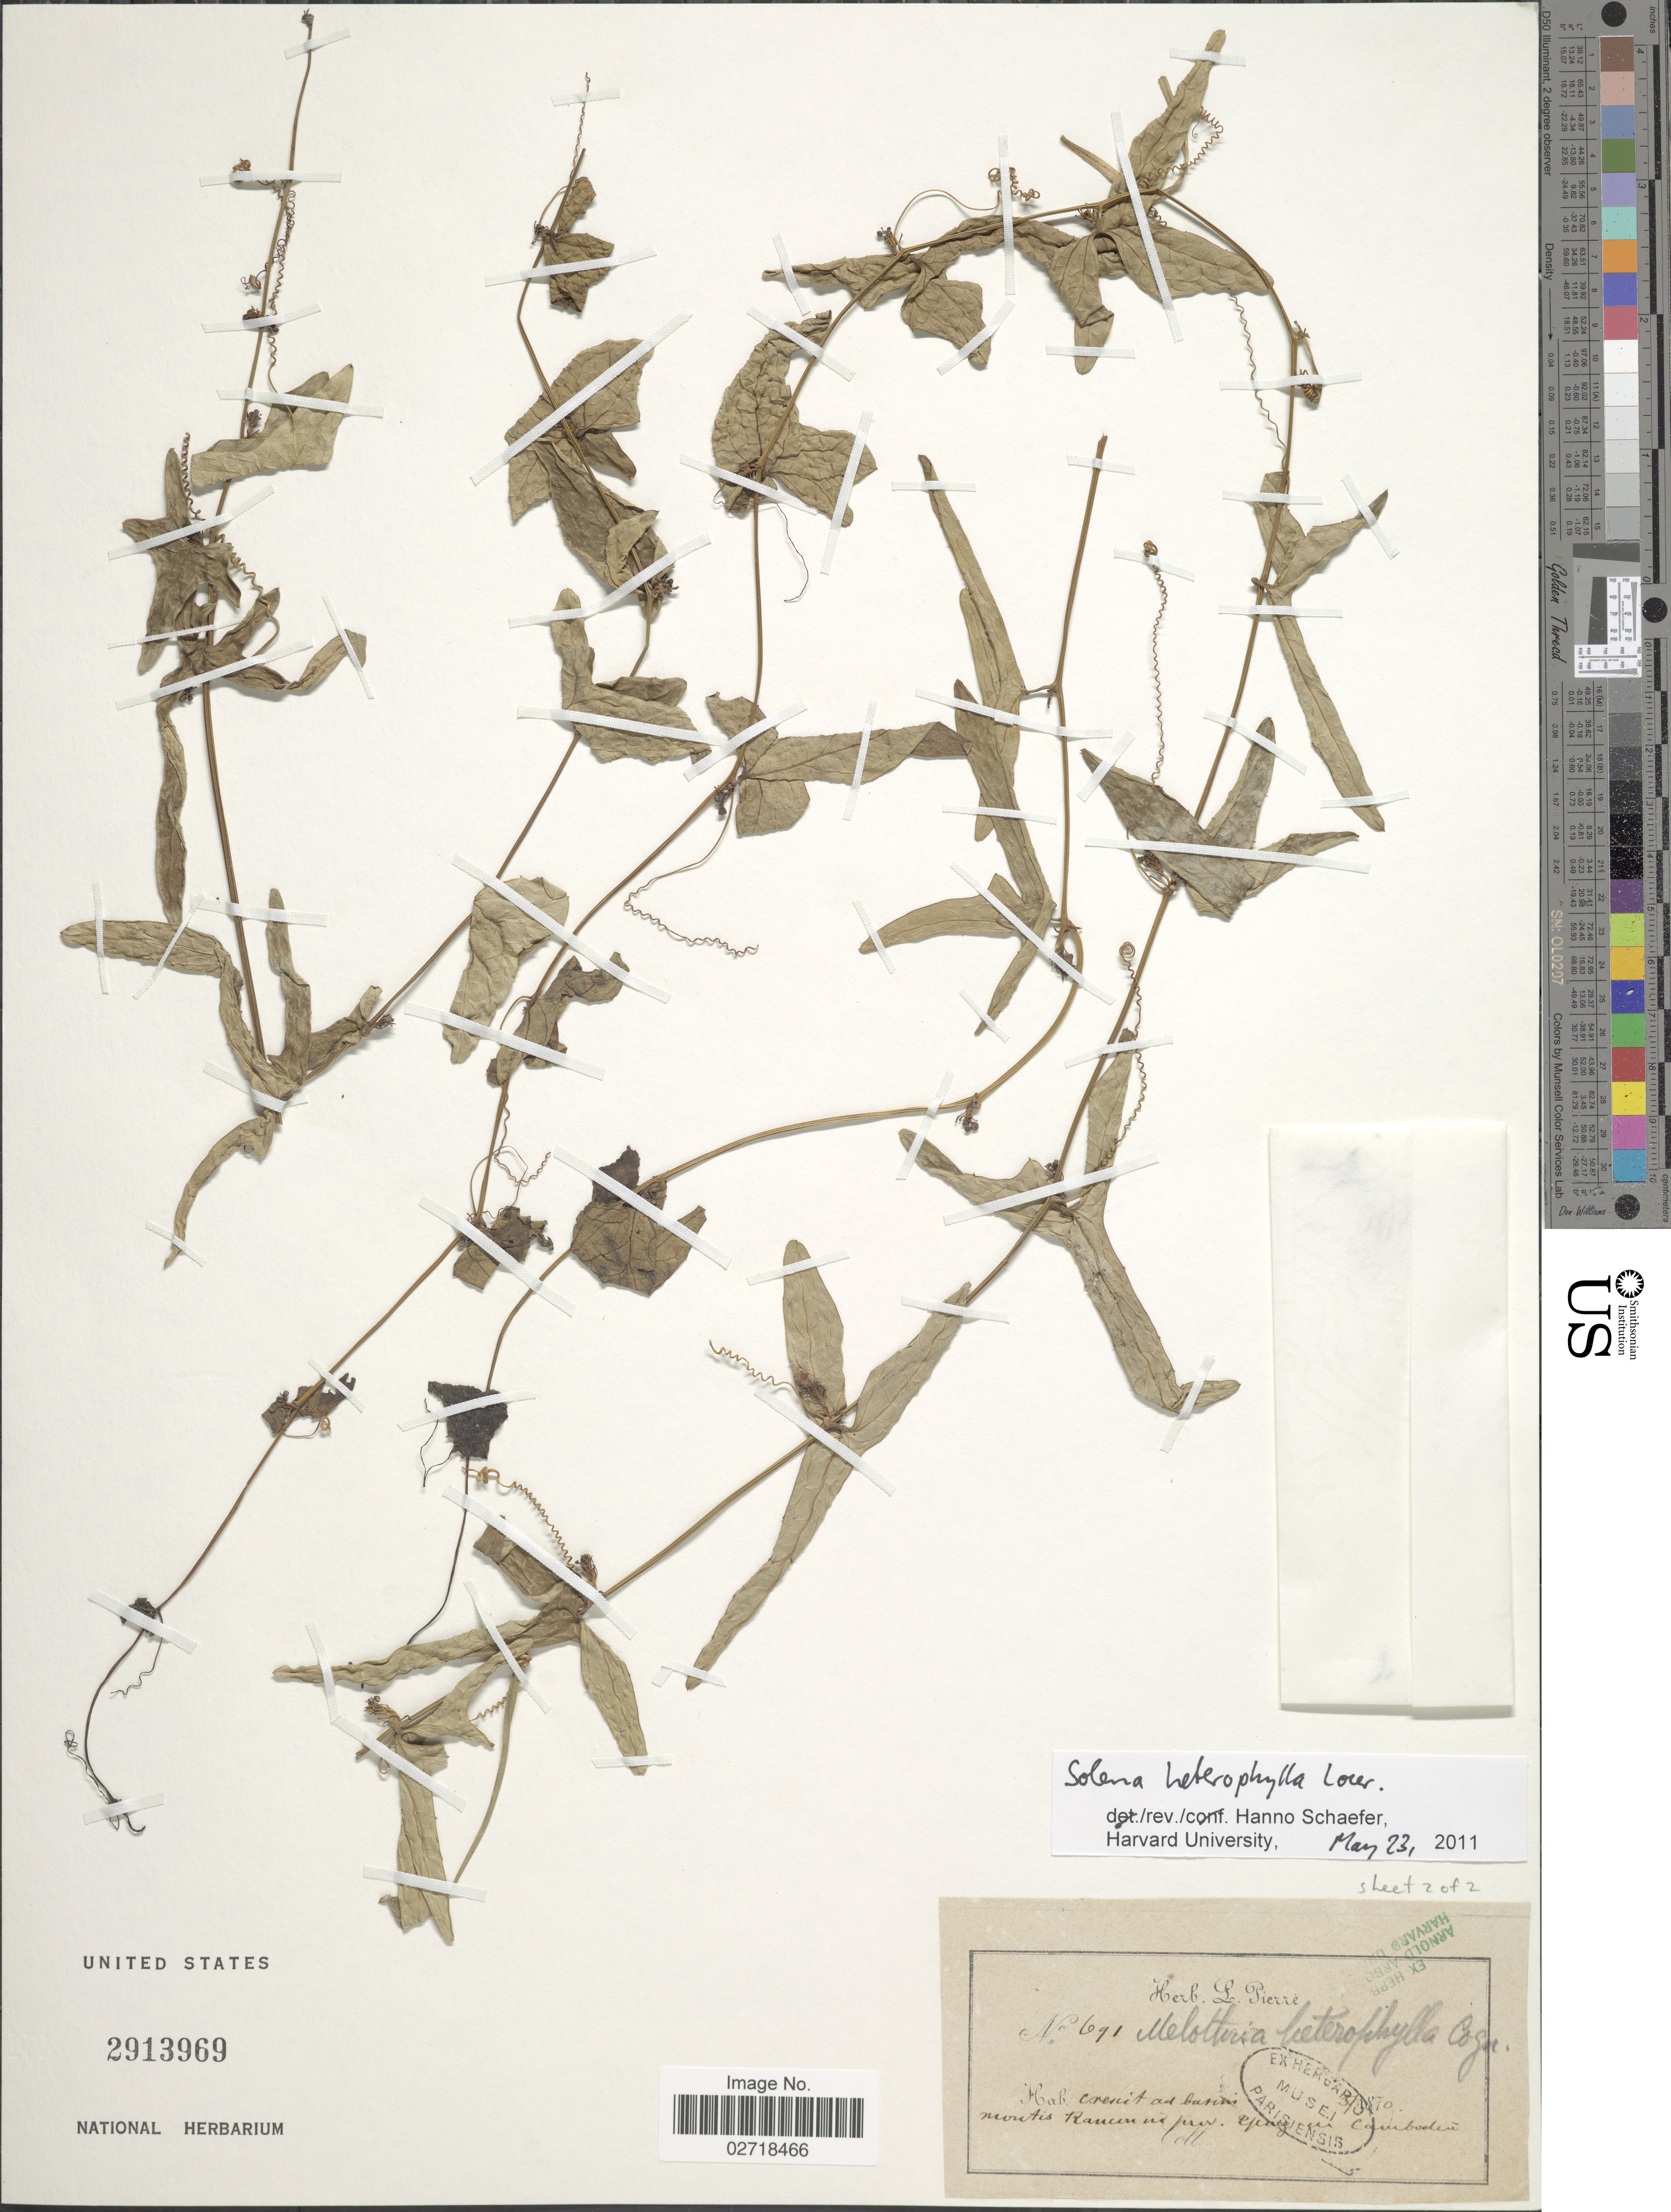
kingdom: Plantae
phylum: Tracheophyta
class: Magnoliopsida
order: Cucurbitales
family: Cucurbitaceae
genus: Solena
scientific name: Solena heterophylla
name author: Lour.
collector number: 691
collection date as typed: Transcribed d/m/y: /3/70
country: Cambodia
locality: Crescit ad bannis montis Rumen, prov. Tpong in [interpreted], Cambodia [unsure placement]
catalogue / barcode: US 2913969